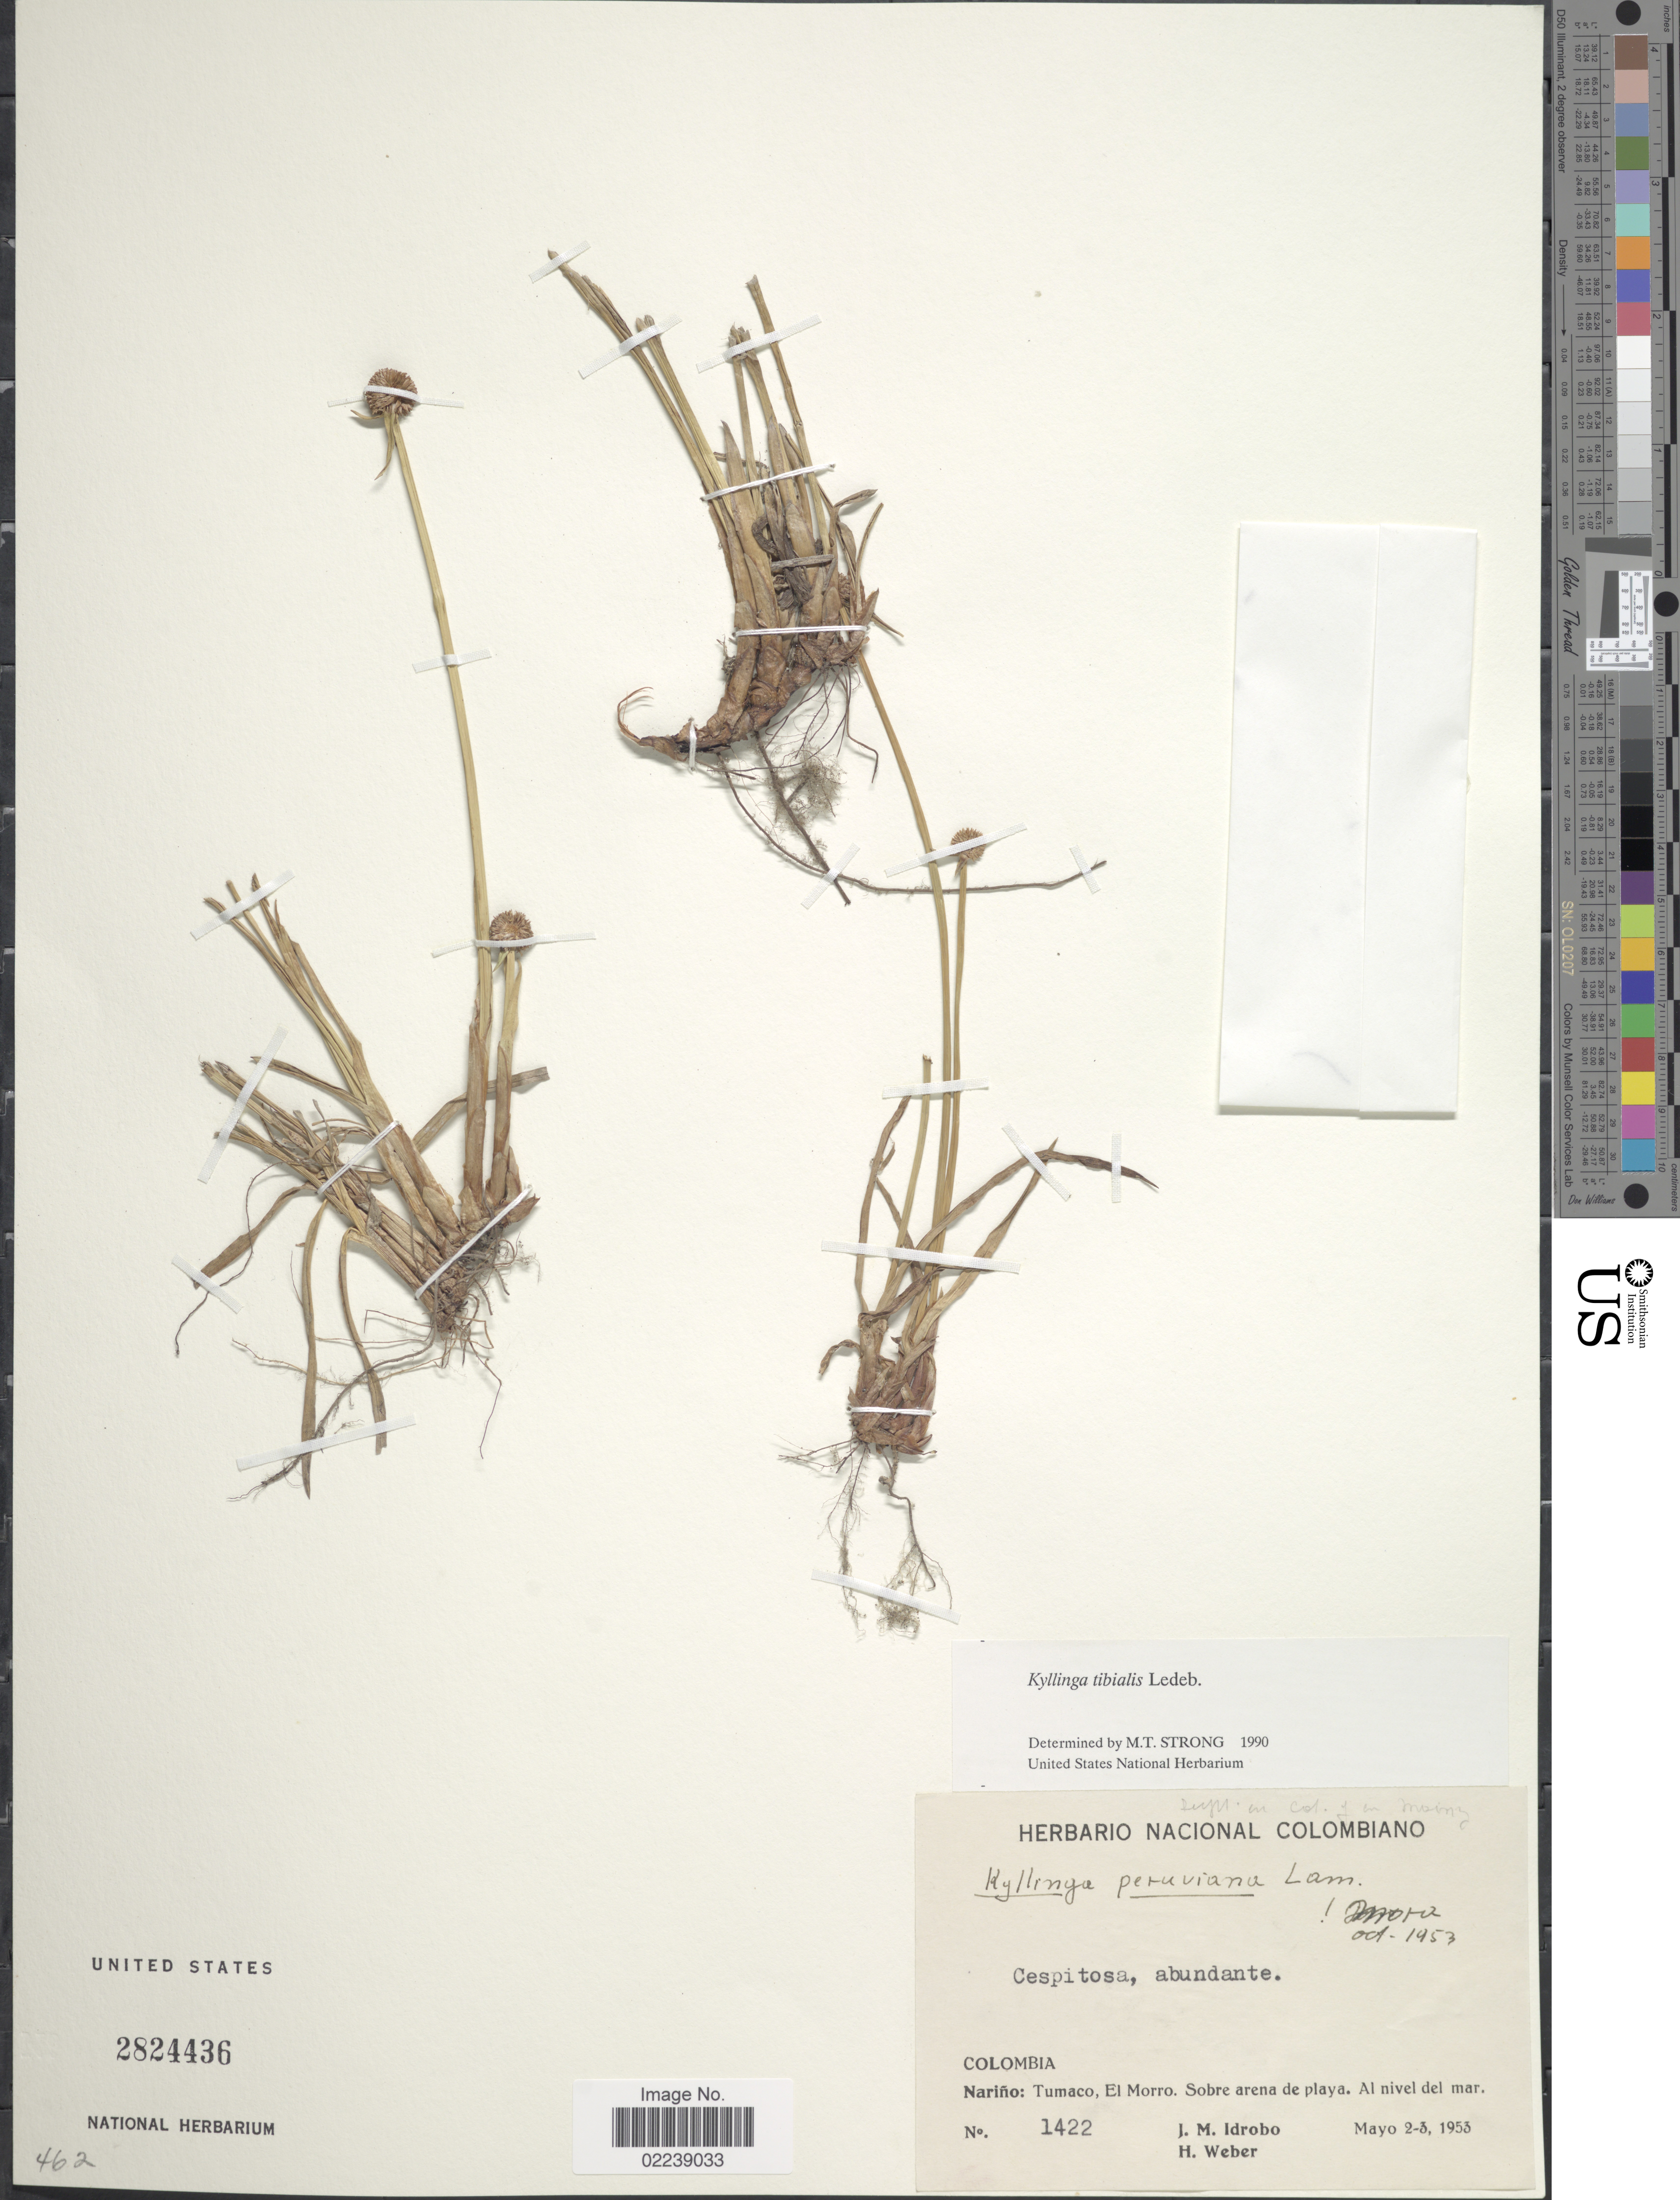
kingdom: Plantae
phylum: Tracheophyta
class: Liliopsida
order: Poales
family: Cyperaceae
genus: Cyperus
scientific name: Cyperus tibialis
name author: (Poit. ex Ledeb.) Govaerts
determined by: Strong, Mark T., (BOT), Smithsonian Institution - National Museum of Natural History (UNITED STATES)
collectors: J. M. Idrobo & H. Weber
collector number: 1422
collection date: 1953-05-02/1953-05-03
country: Colombia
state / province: Nariño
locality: Tumaco, El Morro, sobre arena de playa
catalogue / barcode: US 2824436